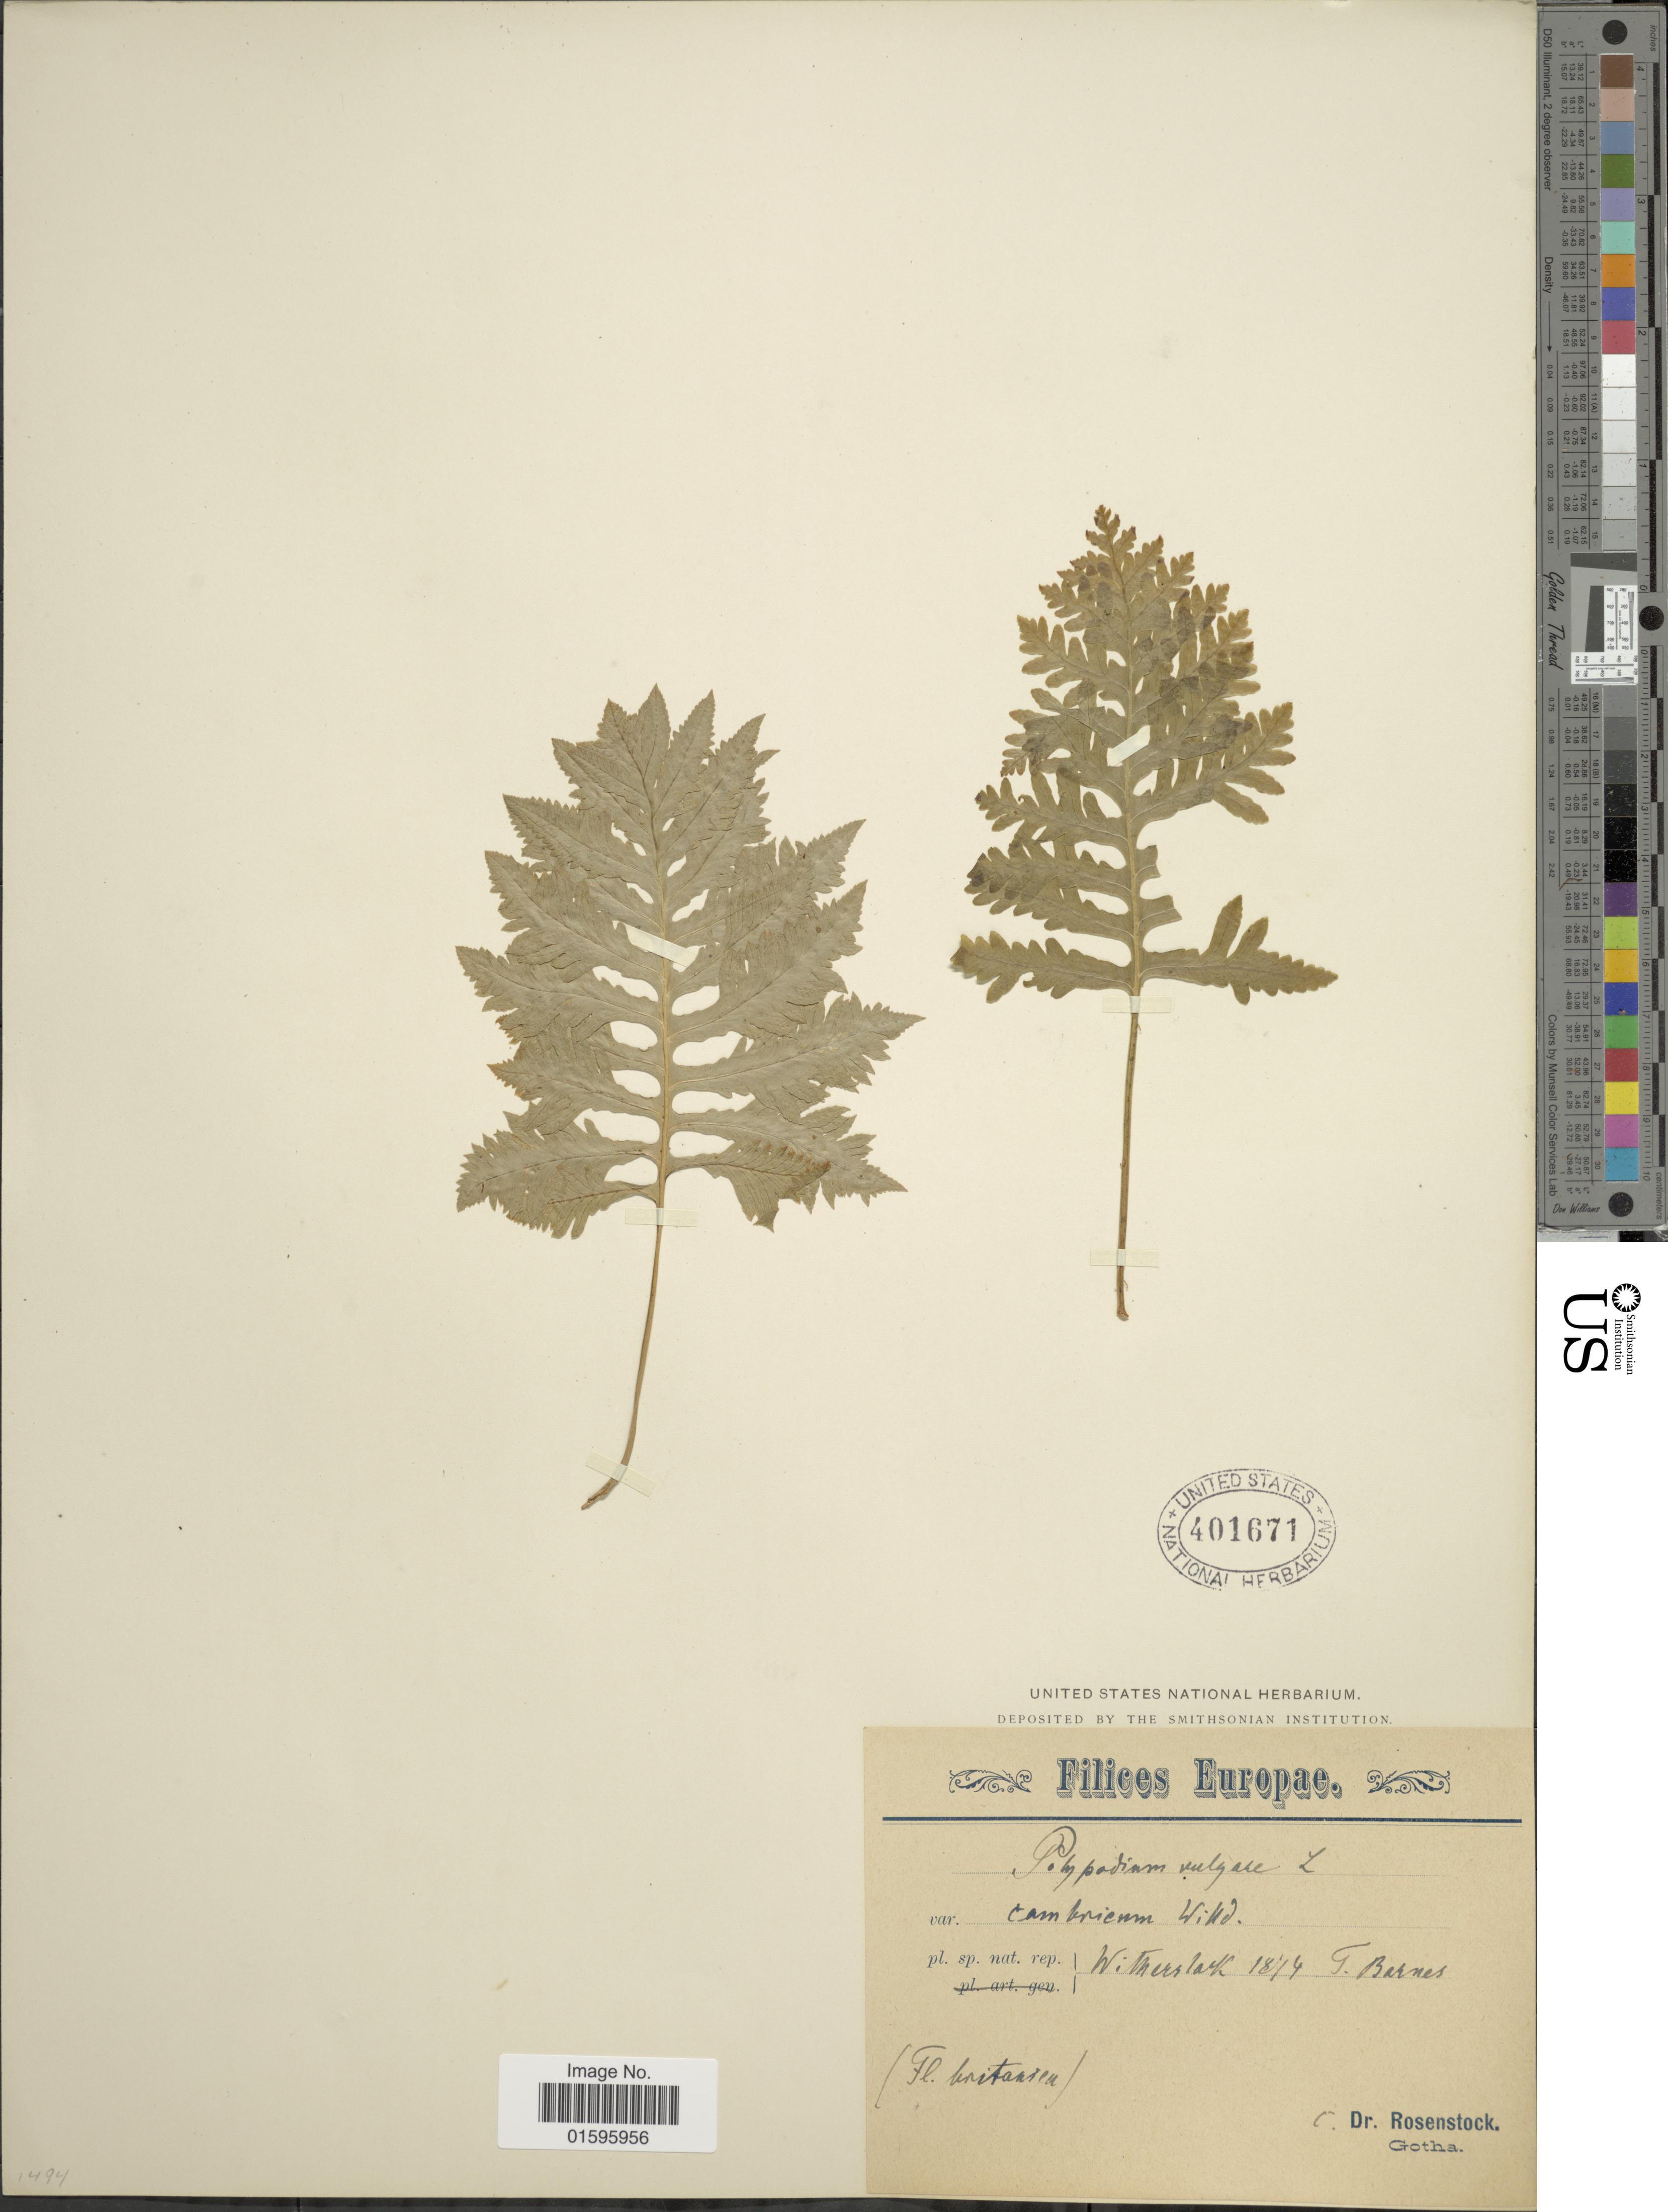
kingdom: Plantae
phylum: Tracheophyta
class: Polypodiopsida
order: Polypodiales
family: Polypodiaceae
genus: Polypodium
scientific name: Polypodium vulgare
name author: L.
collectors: T. Barnes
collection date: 1874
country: United Kingdom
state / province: England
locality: Europae, Witherslack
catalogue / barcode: US 401671